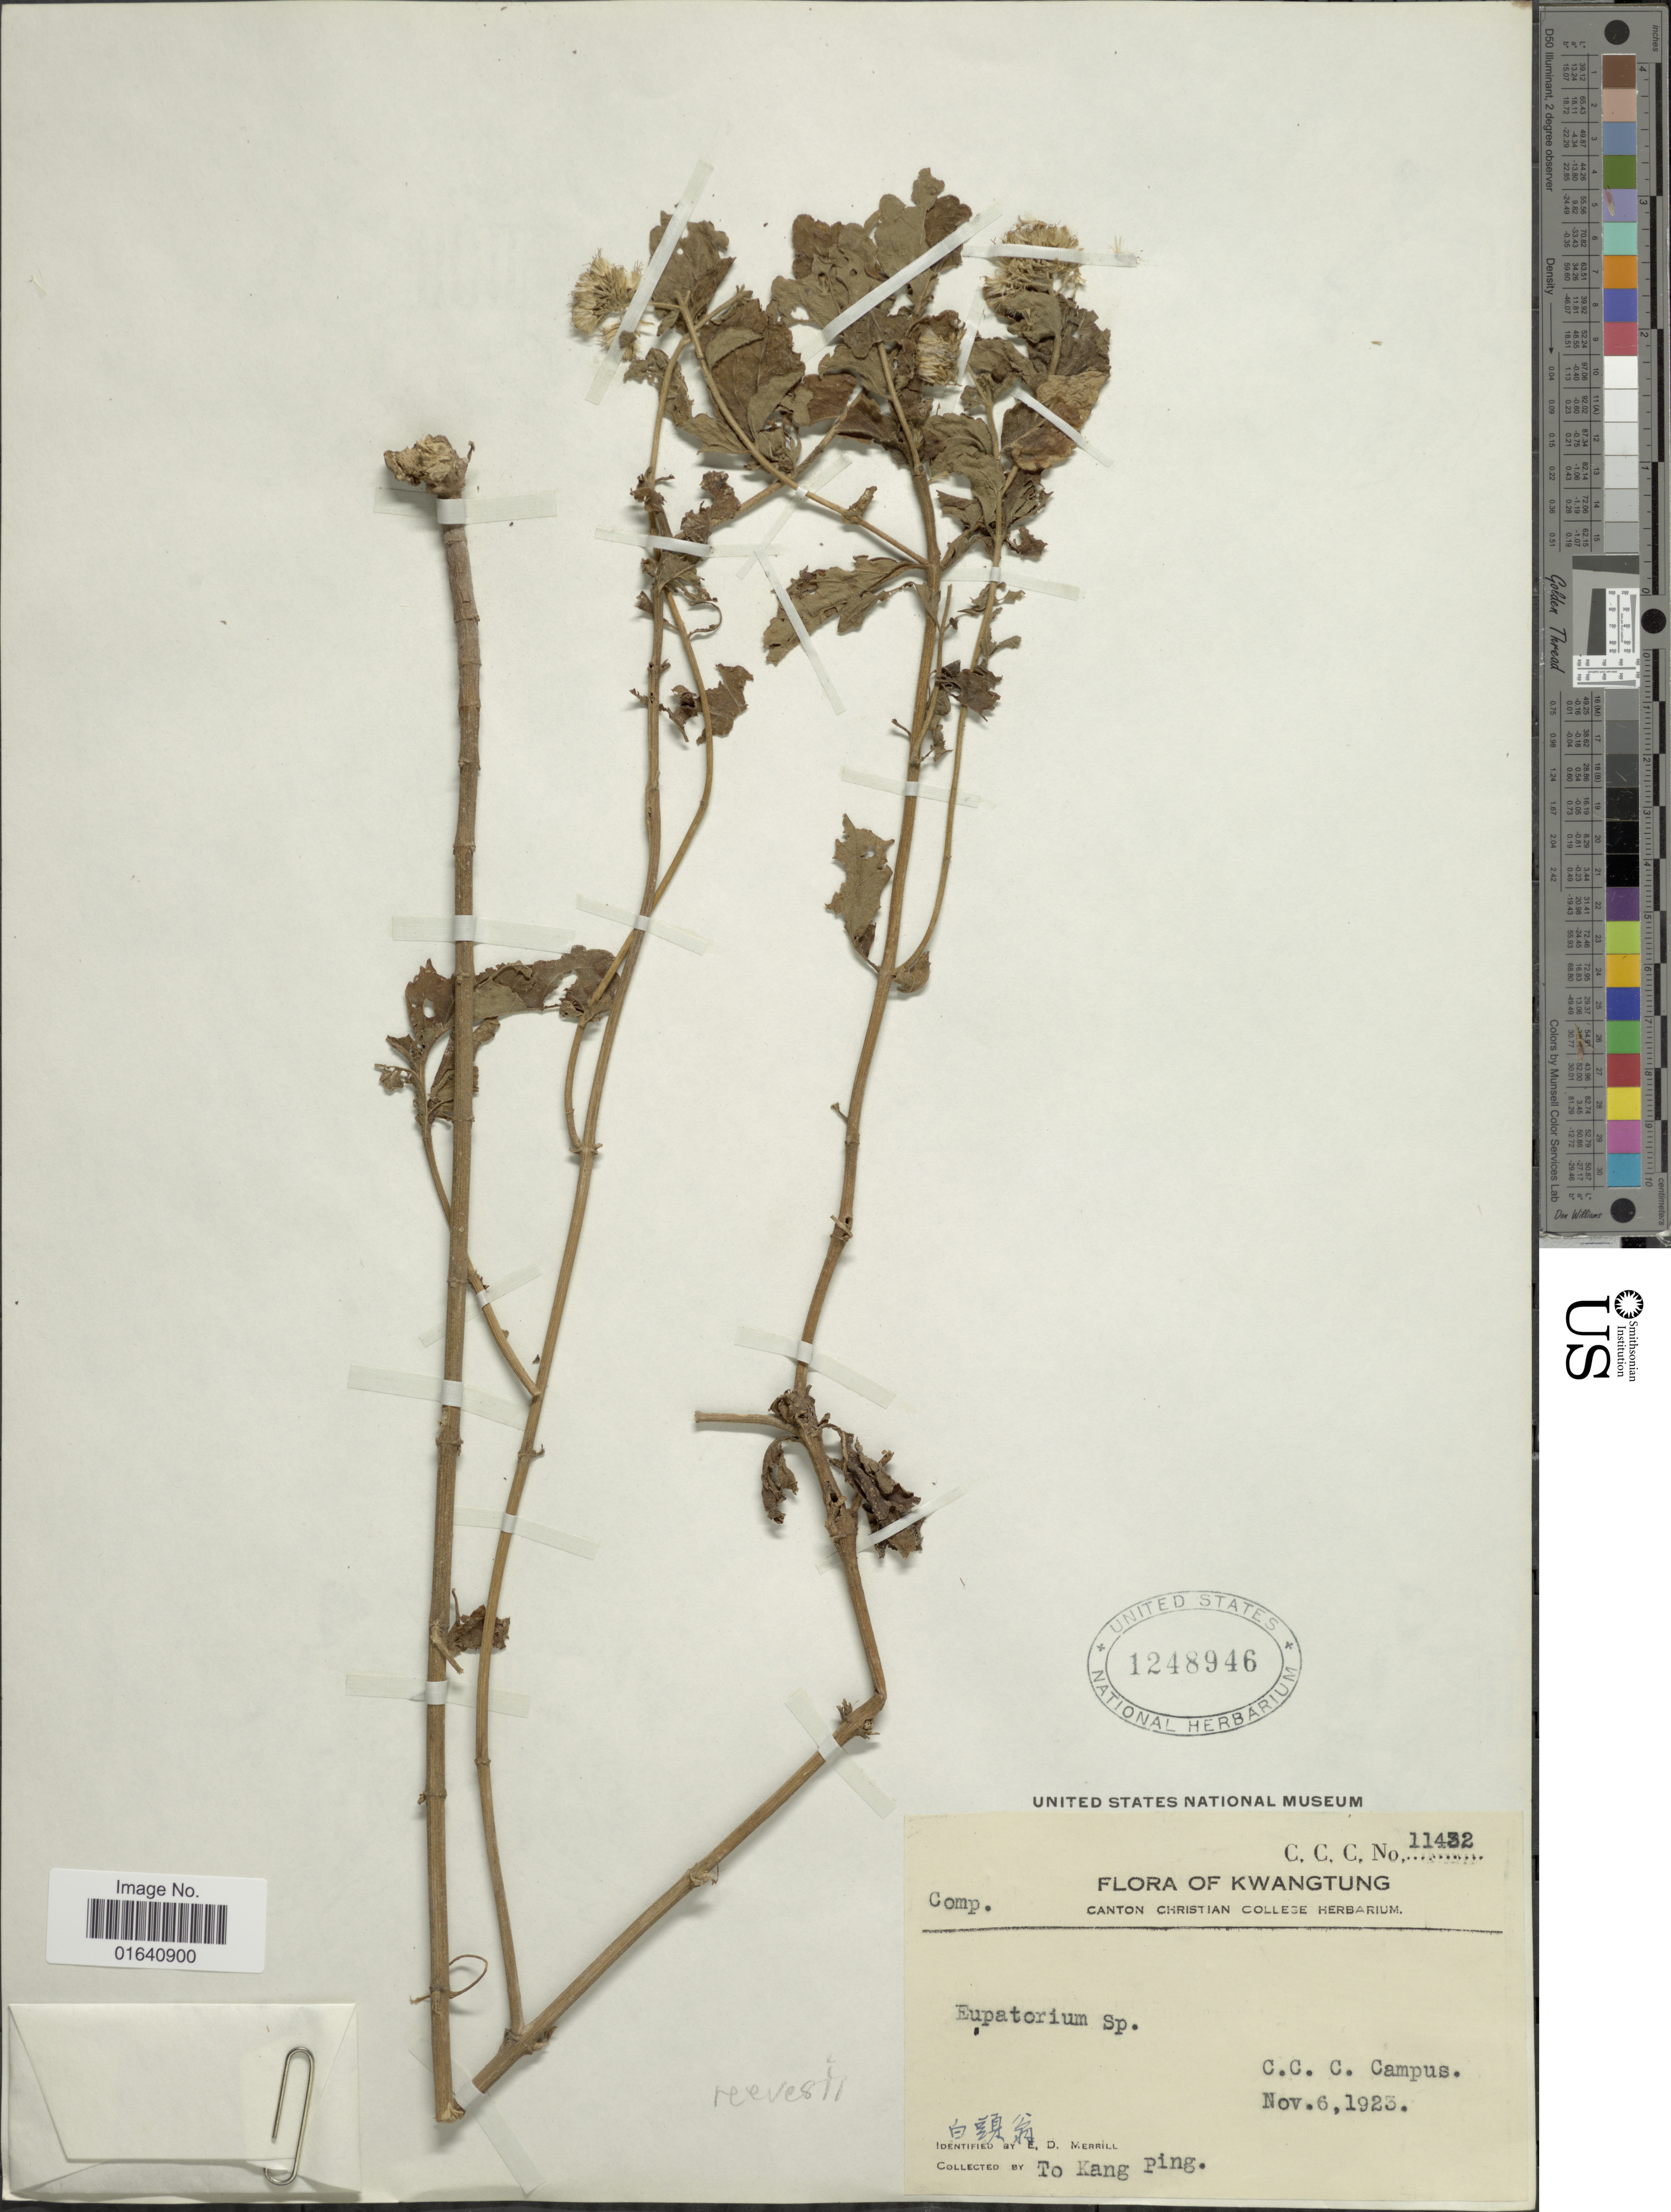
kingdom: Plantae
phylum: Tracheophyta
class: Magnoliopsida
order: Asterales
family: Asteraceae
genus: Eupatorium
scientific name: Eupatorium reevesii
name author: Wall. ex DC.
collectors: T. Ping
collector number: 11432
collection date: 1923-11-06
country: China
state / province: Guangdong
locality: Kwangtung, C. C. C. Campus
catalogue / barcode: US 1248946